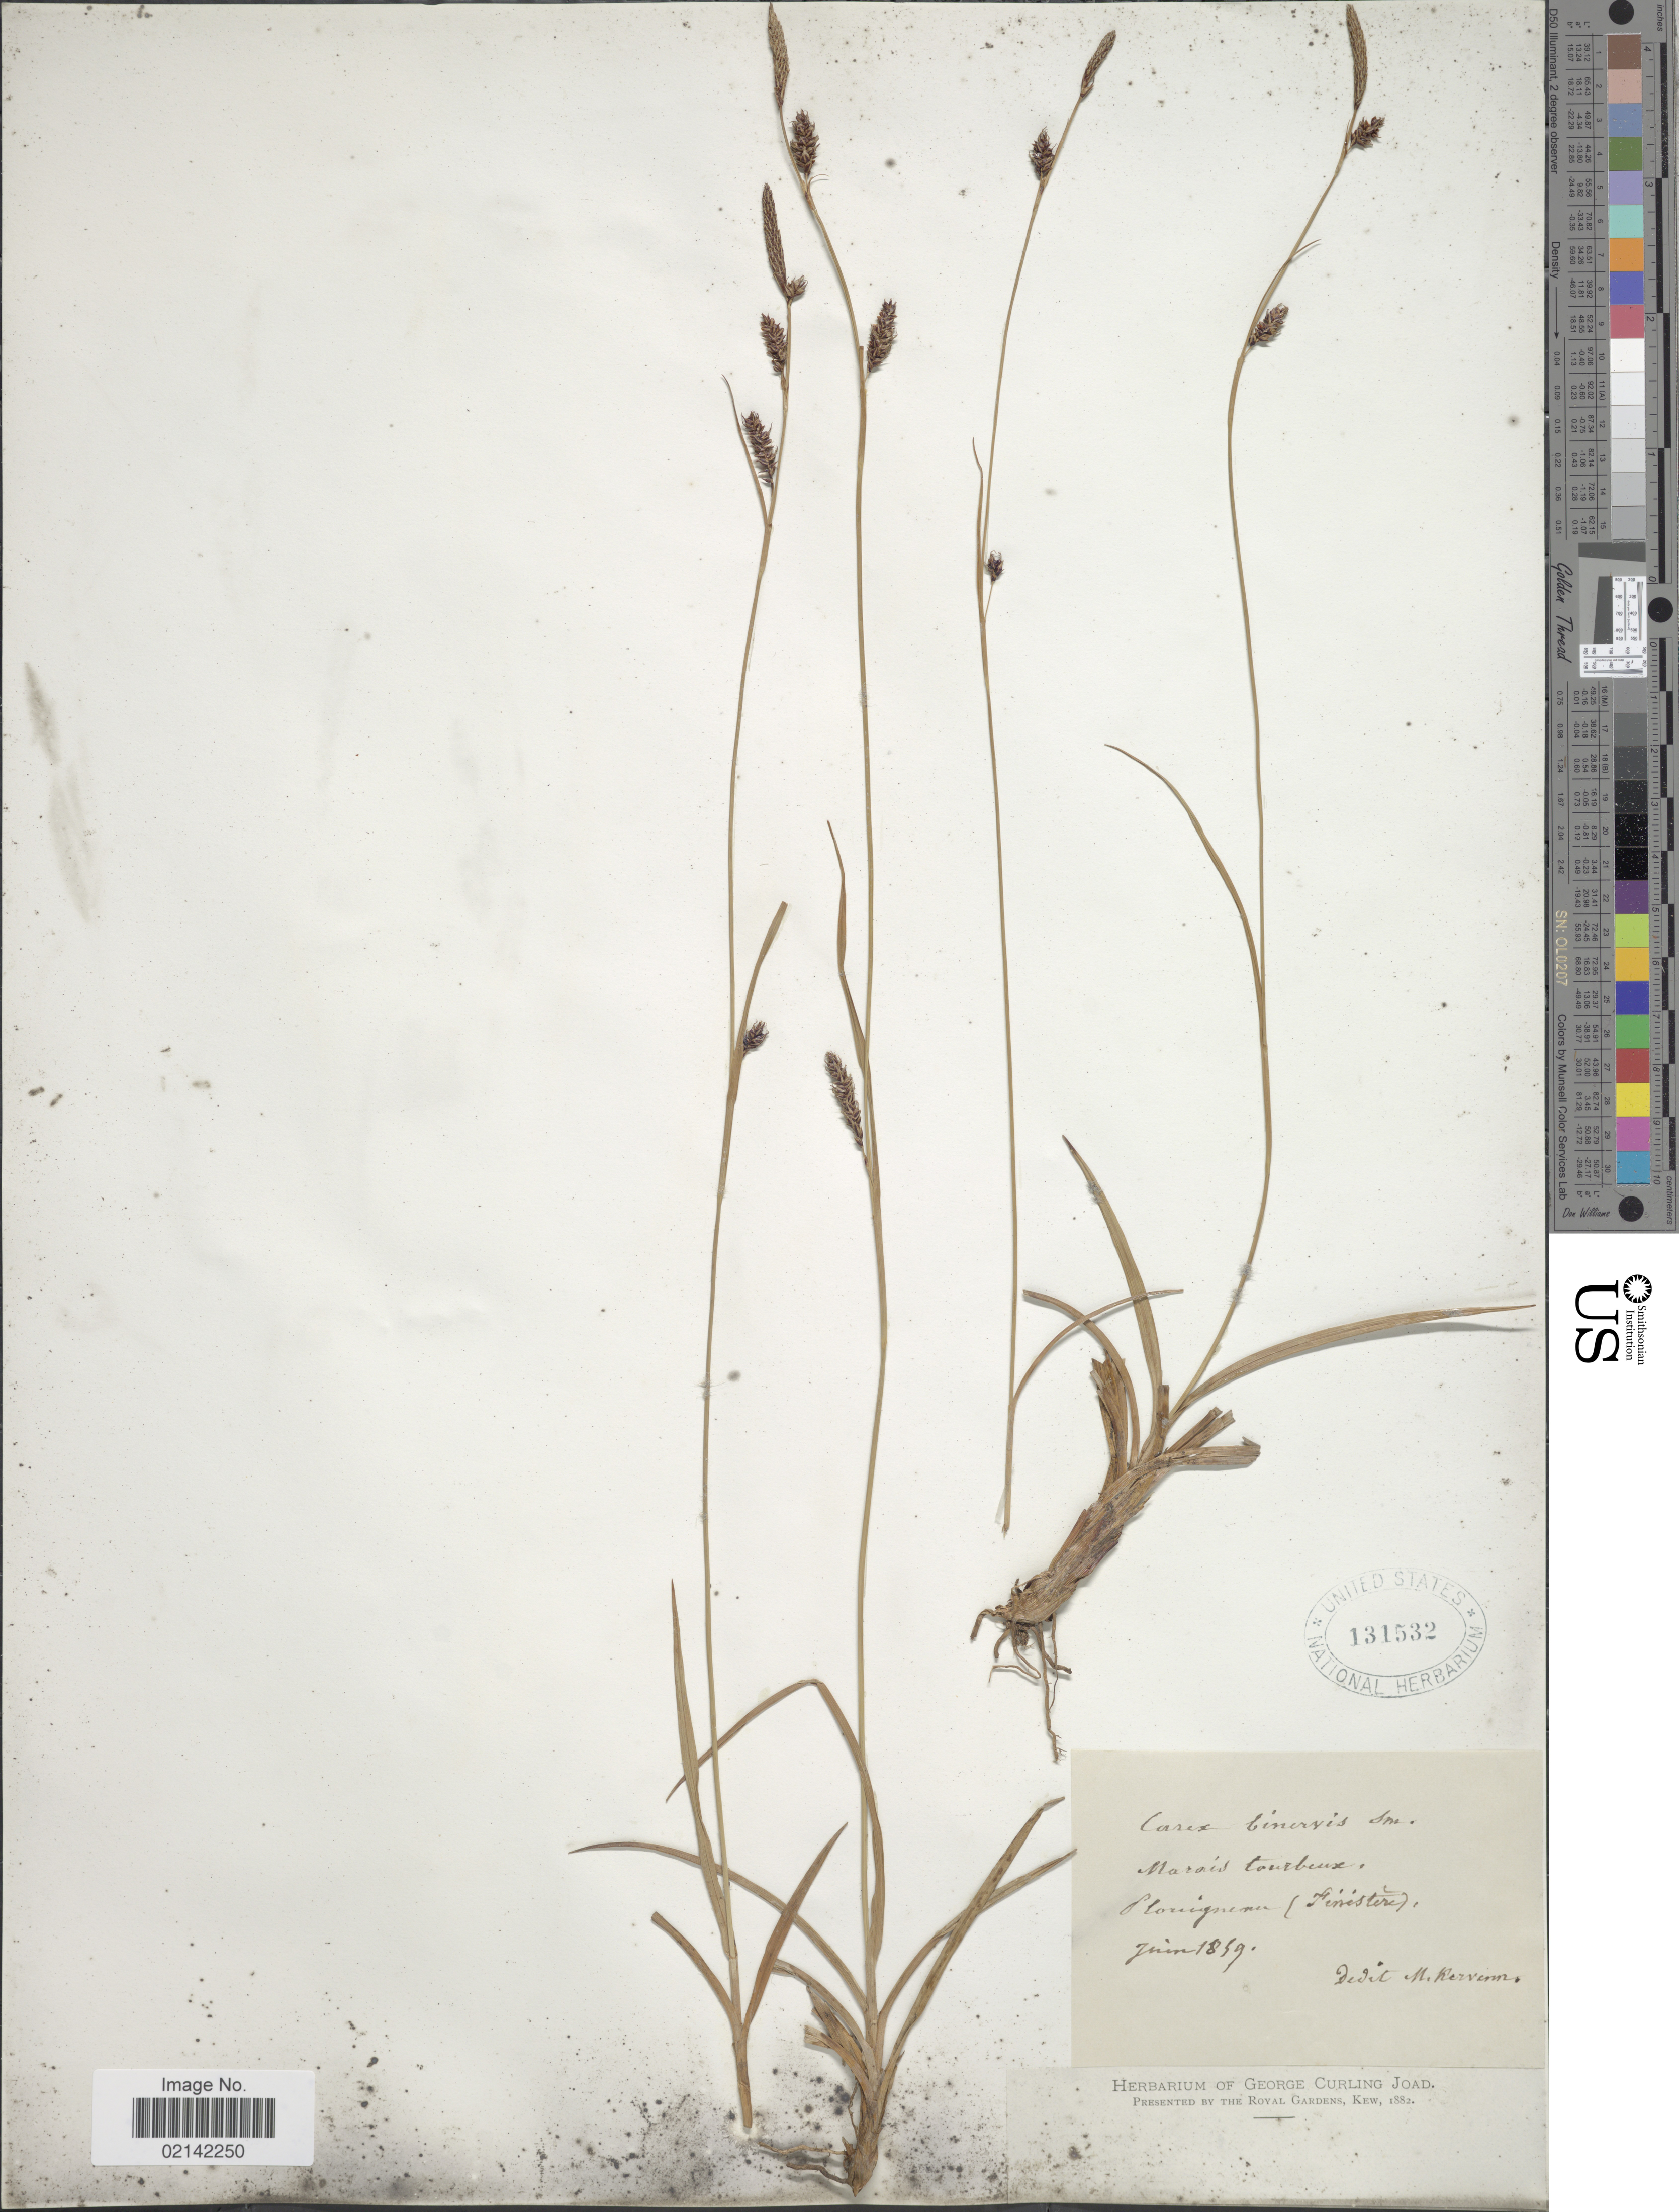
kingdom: Plantae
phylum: Tracheophyta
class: Liliopsida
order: Poales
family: Cyperaceae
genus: Carex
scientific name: Carex binervis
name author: Sm.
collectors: N. Kervirn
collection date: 1859-06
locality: Floringneren (Tenestora) [interpreted]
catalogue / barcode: US 131532